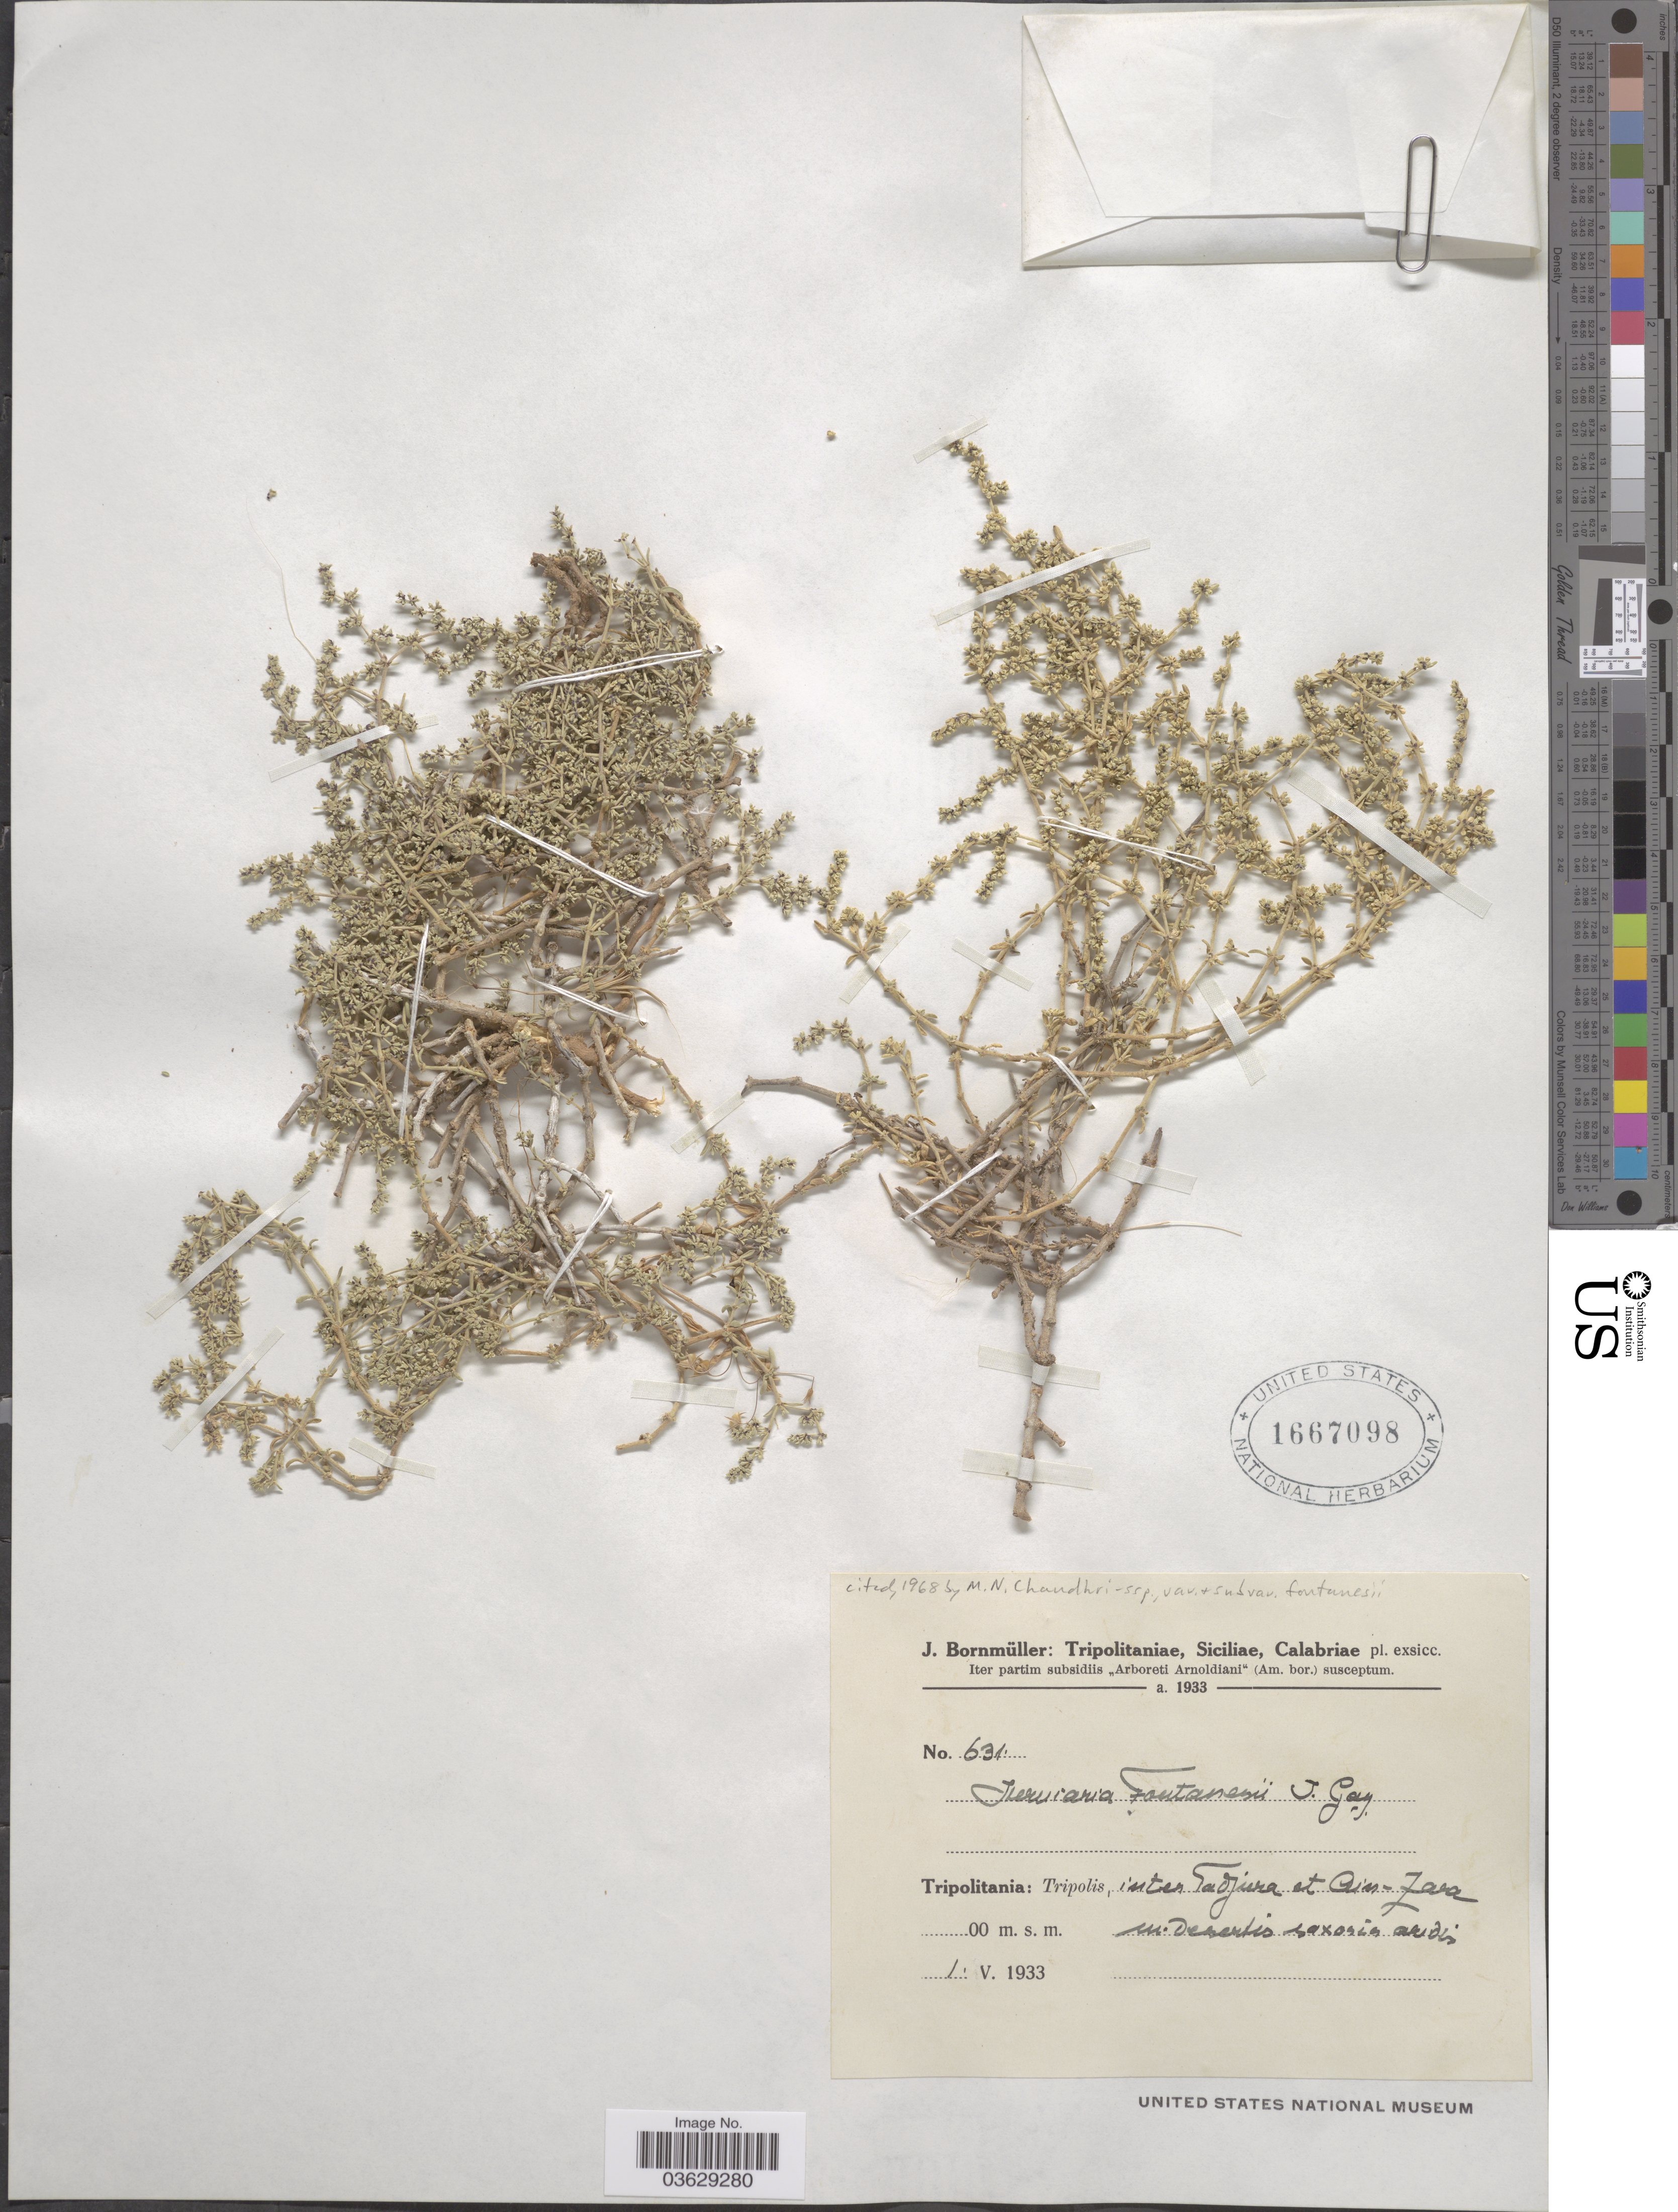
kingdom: Plantae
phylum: Tracheophyta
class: Magnoliopsida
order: Caryophyllales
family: Caryophyllaceae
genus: Herniaria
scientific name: Herniaria fontanesii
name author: J. Gay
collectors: J. Bornmüller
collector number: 631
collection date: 1933-05-01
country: Libya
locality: Tripolitania: Tripolis, inter Tadjura et Ain Zara.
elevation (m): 0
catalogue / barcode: US 1667098